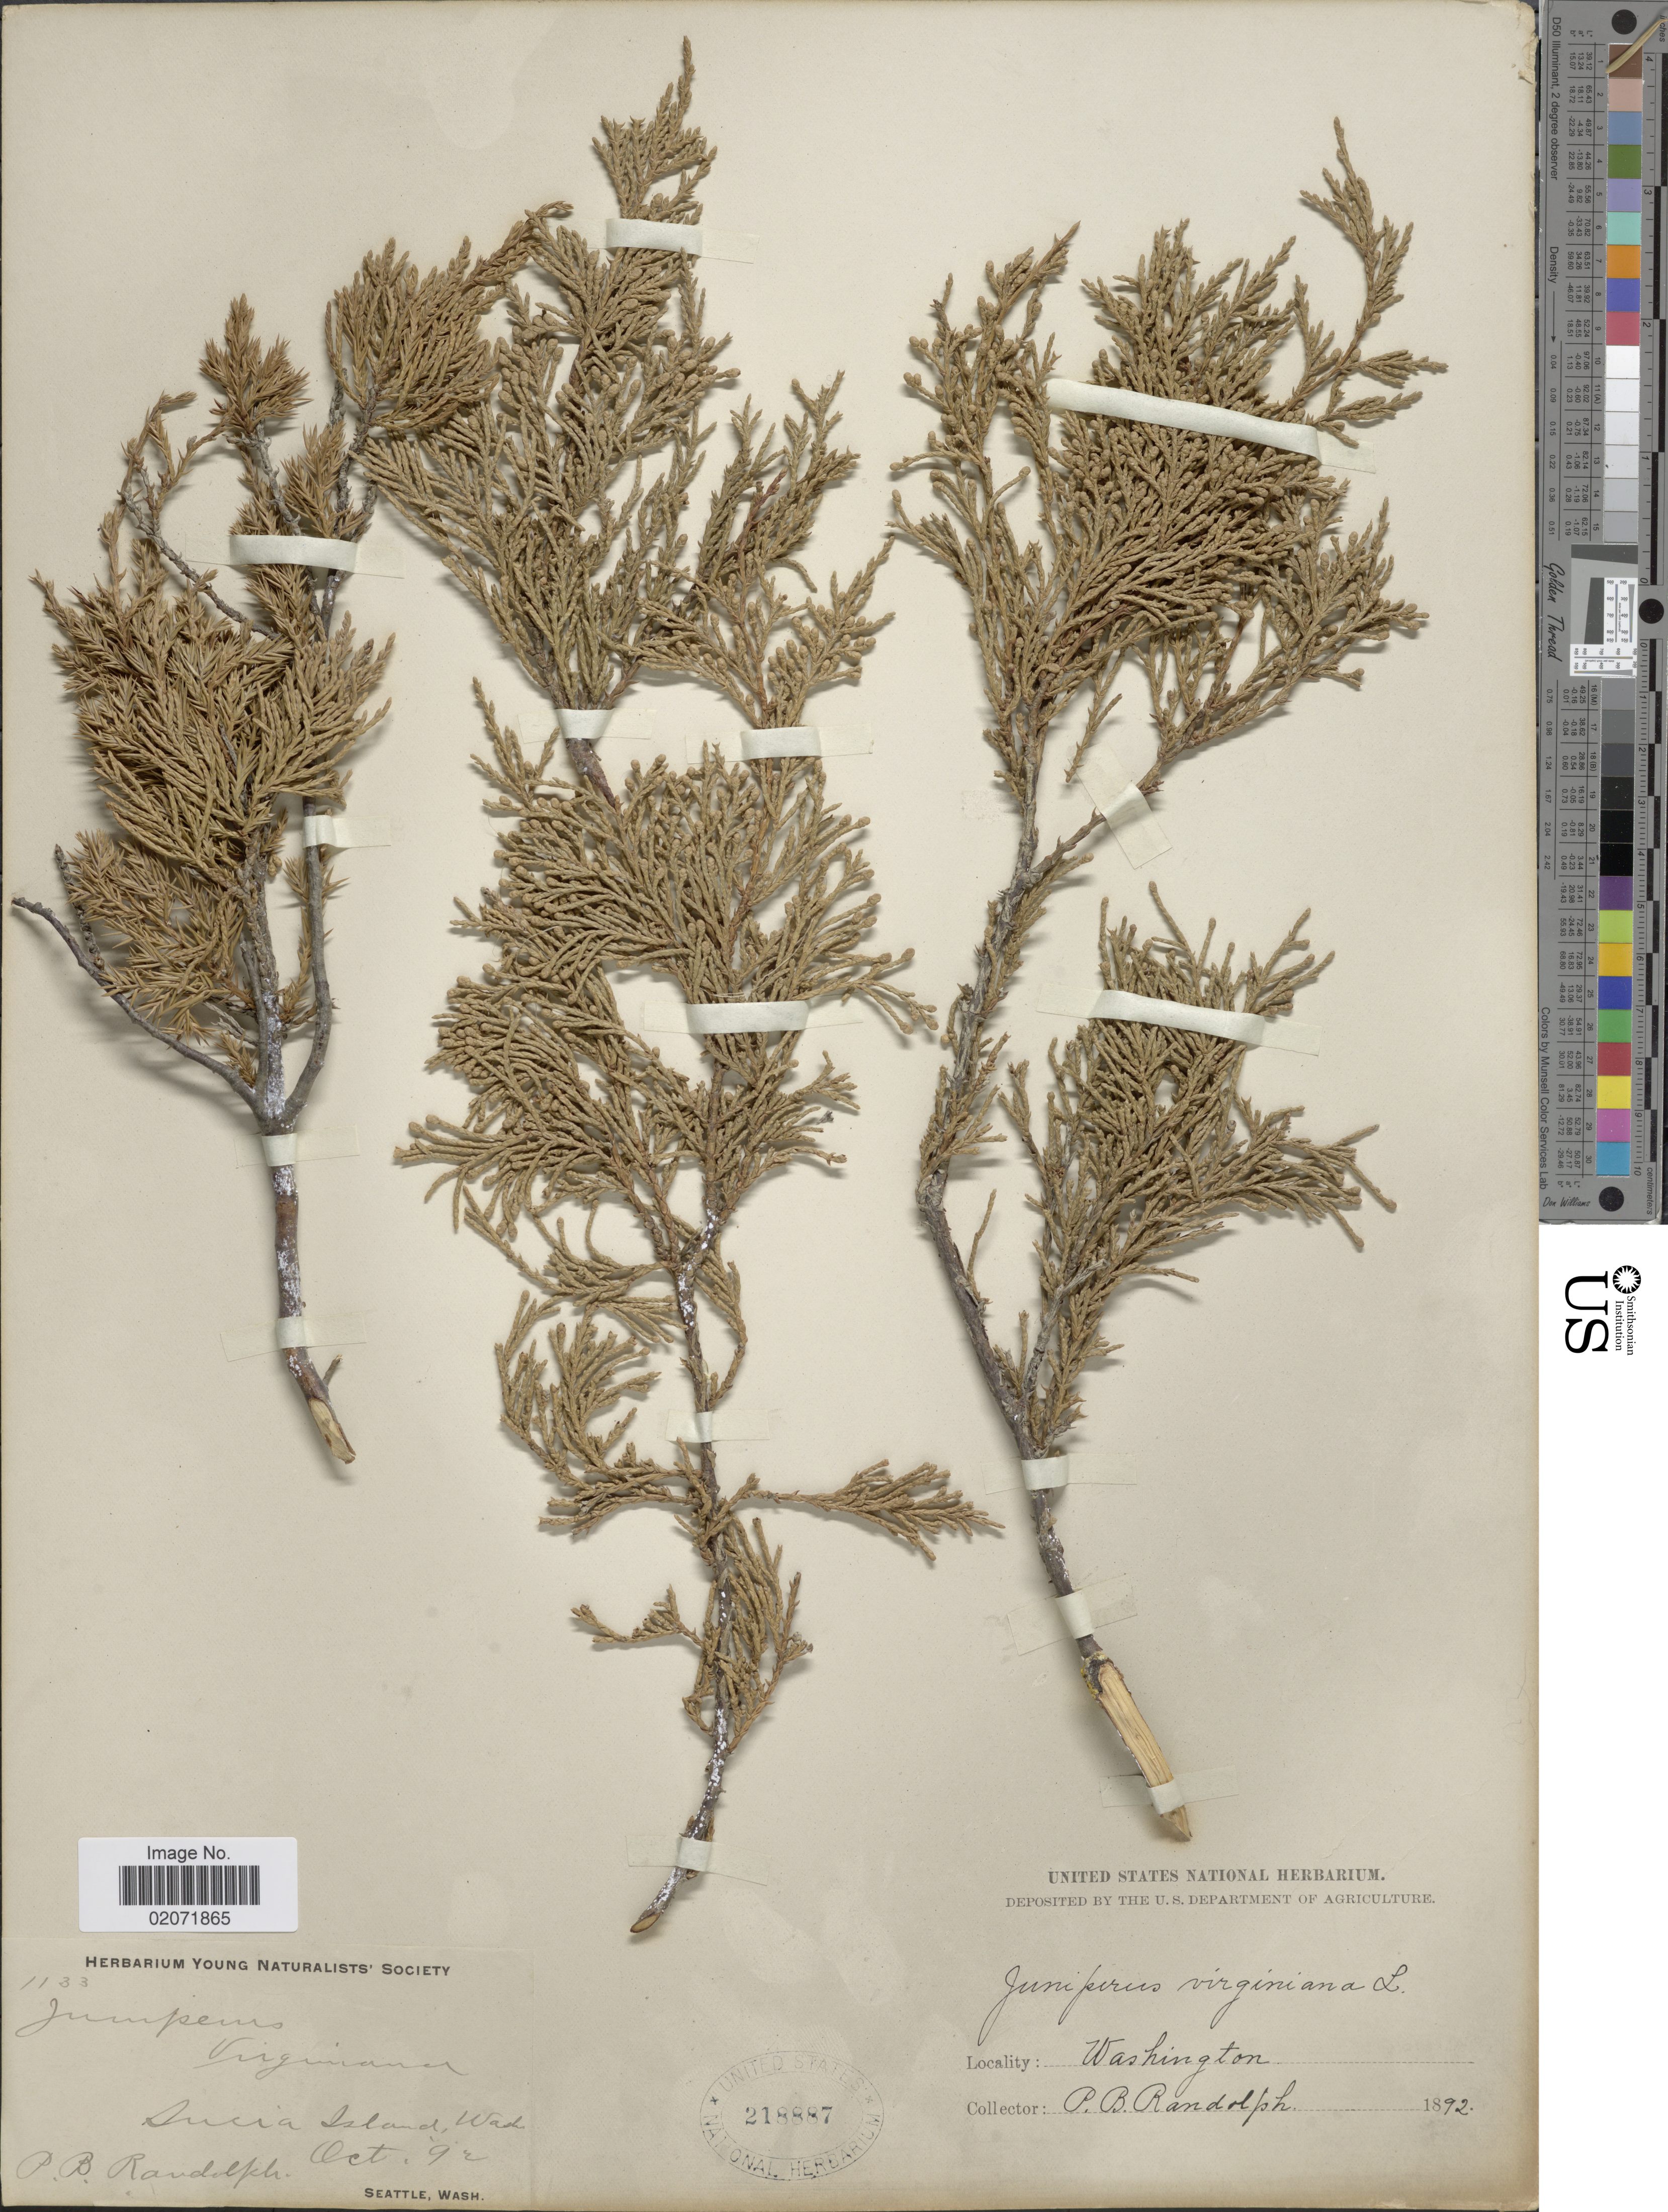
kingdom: Plantae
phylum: Tracheophyta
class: Pinopsida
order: Pinales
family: Cupressaceae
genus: Juniperus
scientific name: Juniperus scopulorum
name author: Sarg.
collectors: P. Randolph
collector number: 1133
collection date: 1892-10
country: United States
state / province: Washington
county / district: San Juan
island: Sucia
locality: Sucia Island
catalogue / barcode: US 218887